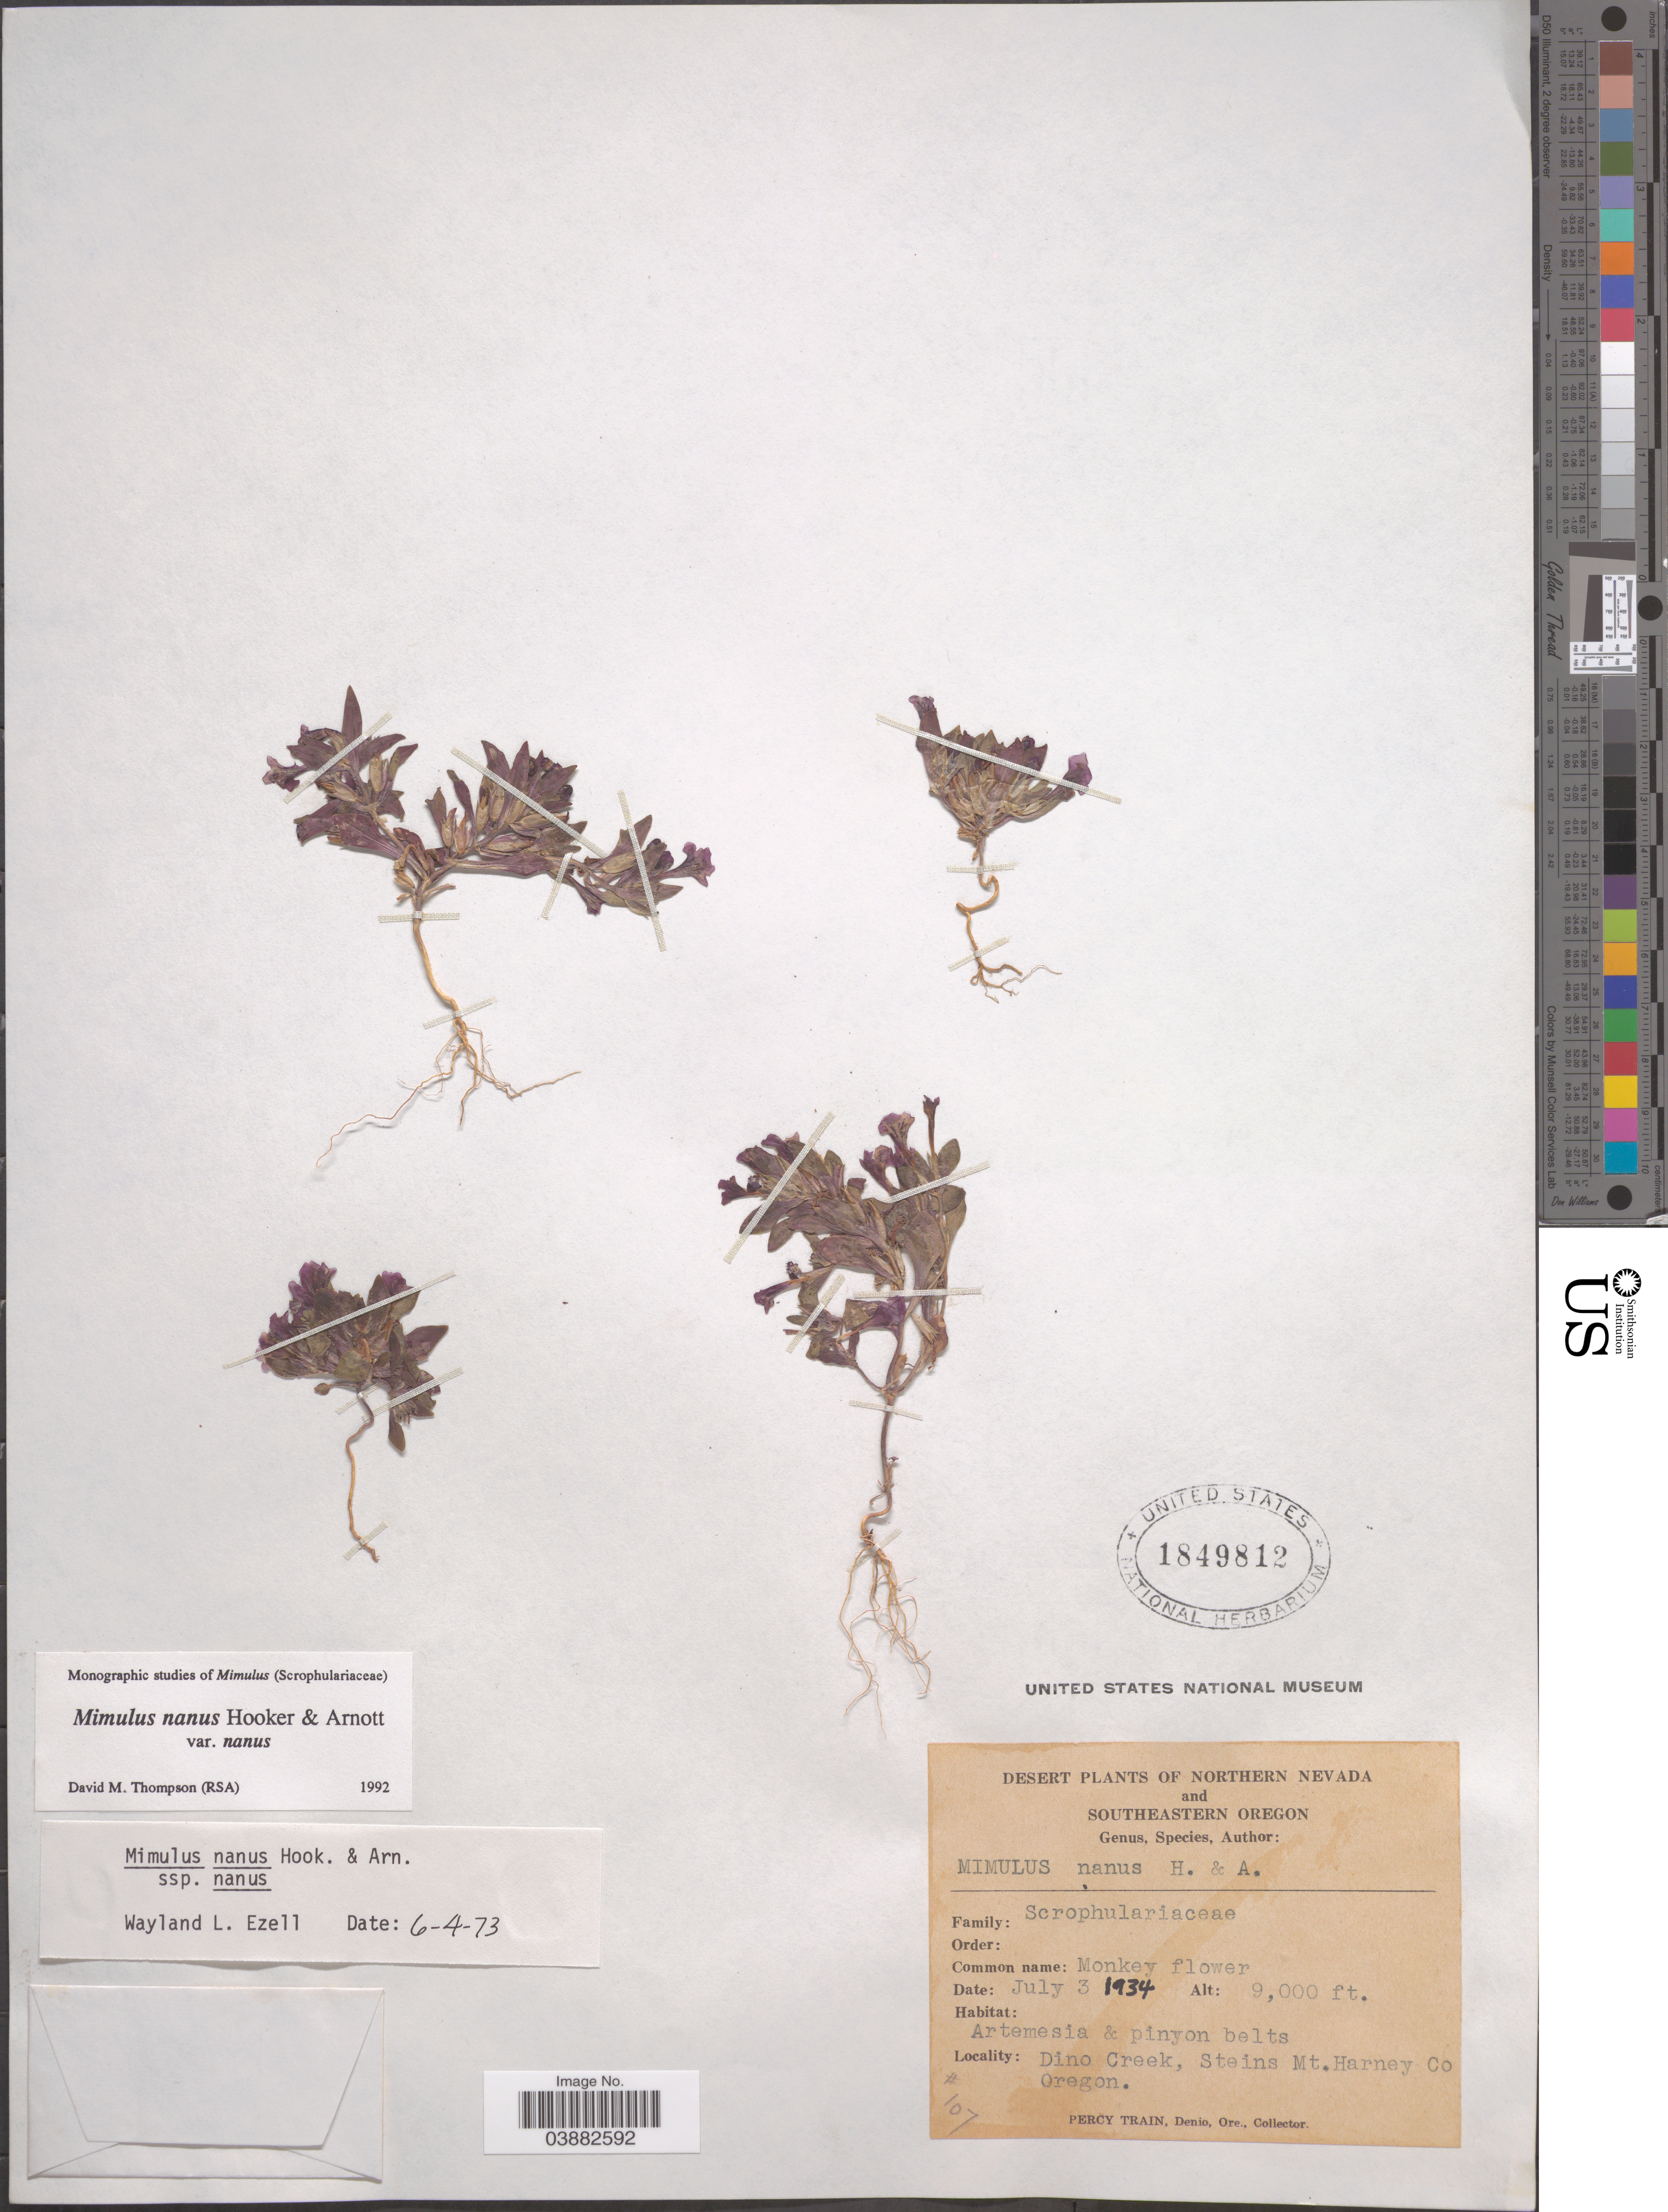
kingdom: Plantae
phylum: Tracheophyta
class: Magnoliopsida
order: Lamiales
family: Phrymaceae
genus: Mimulus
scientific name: Mimulus nanus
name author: Hook. & Arn.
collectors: P. Train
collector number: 107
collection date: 1934-07-03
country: United States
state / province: Oregon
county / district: Harney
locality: Southeastern Oregon. Dino Creek, Steins Mt. Harney Co.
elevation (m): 2743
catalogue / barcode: US 1849812